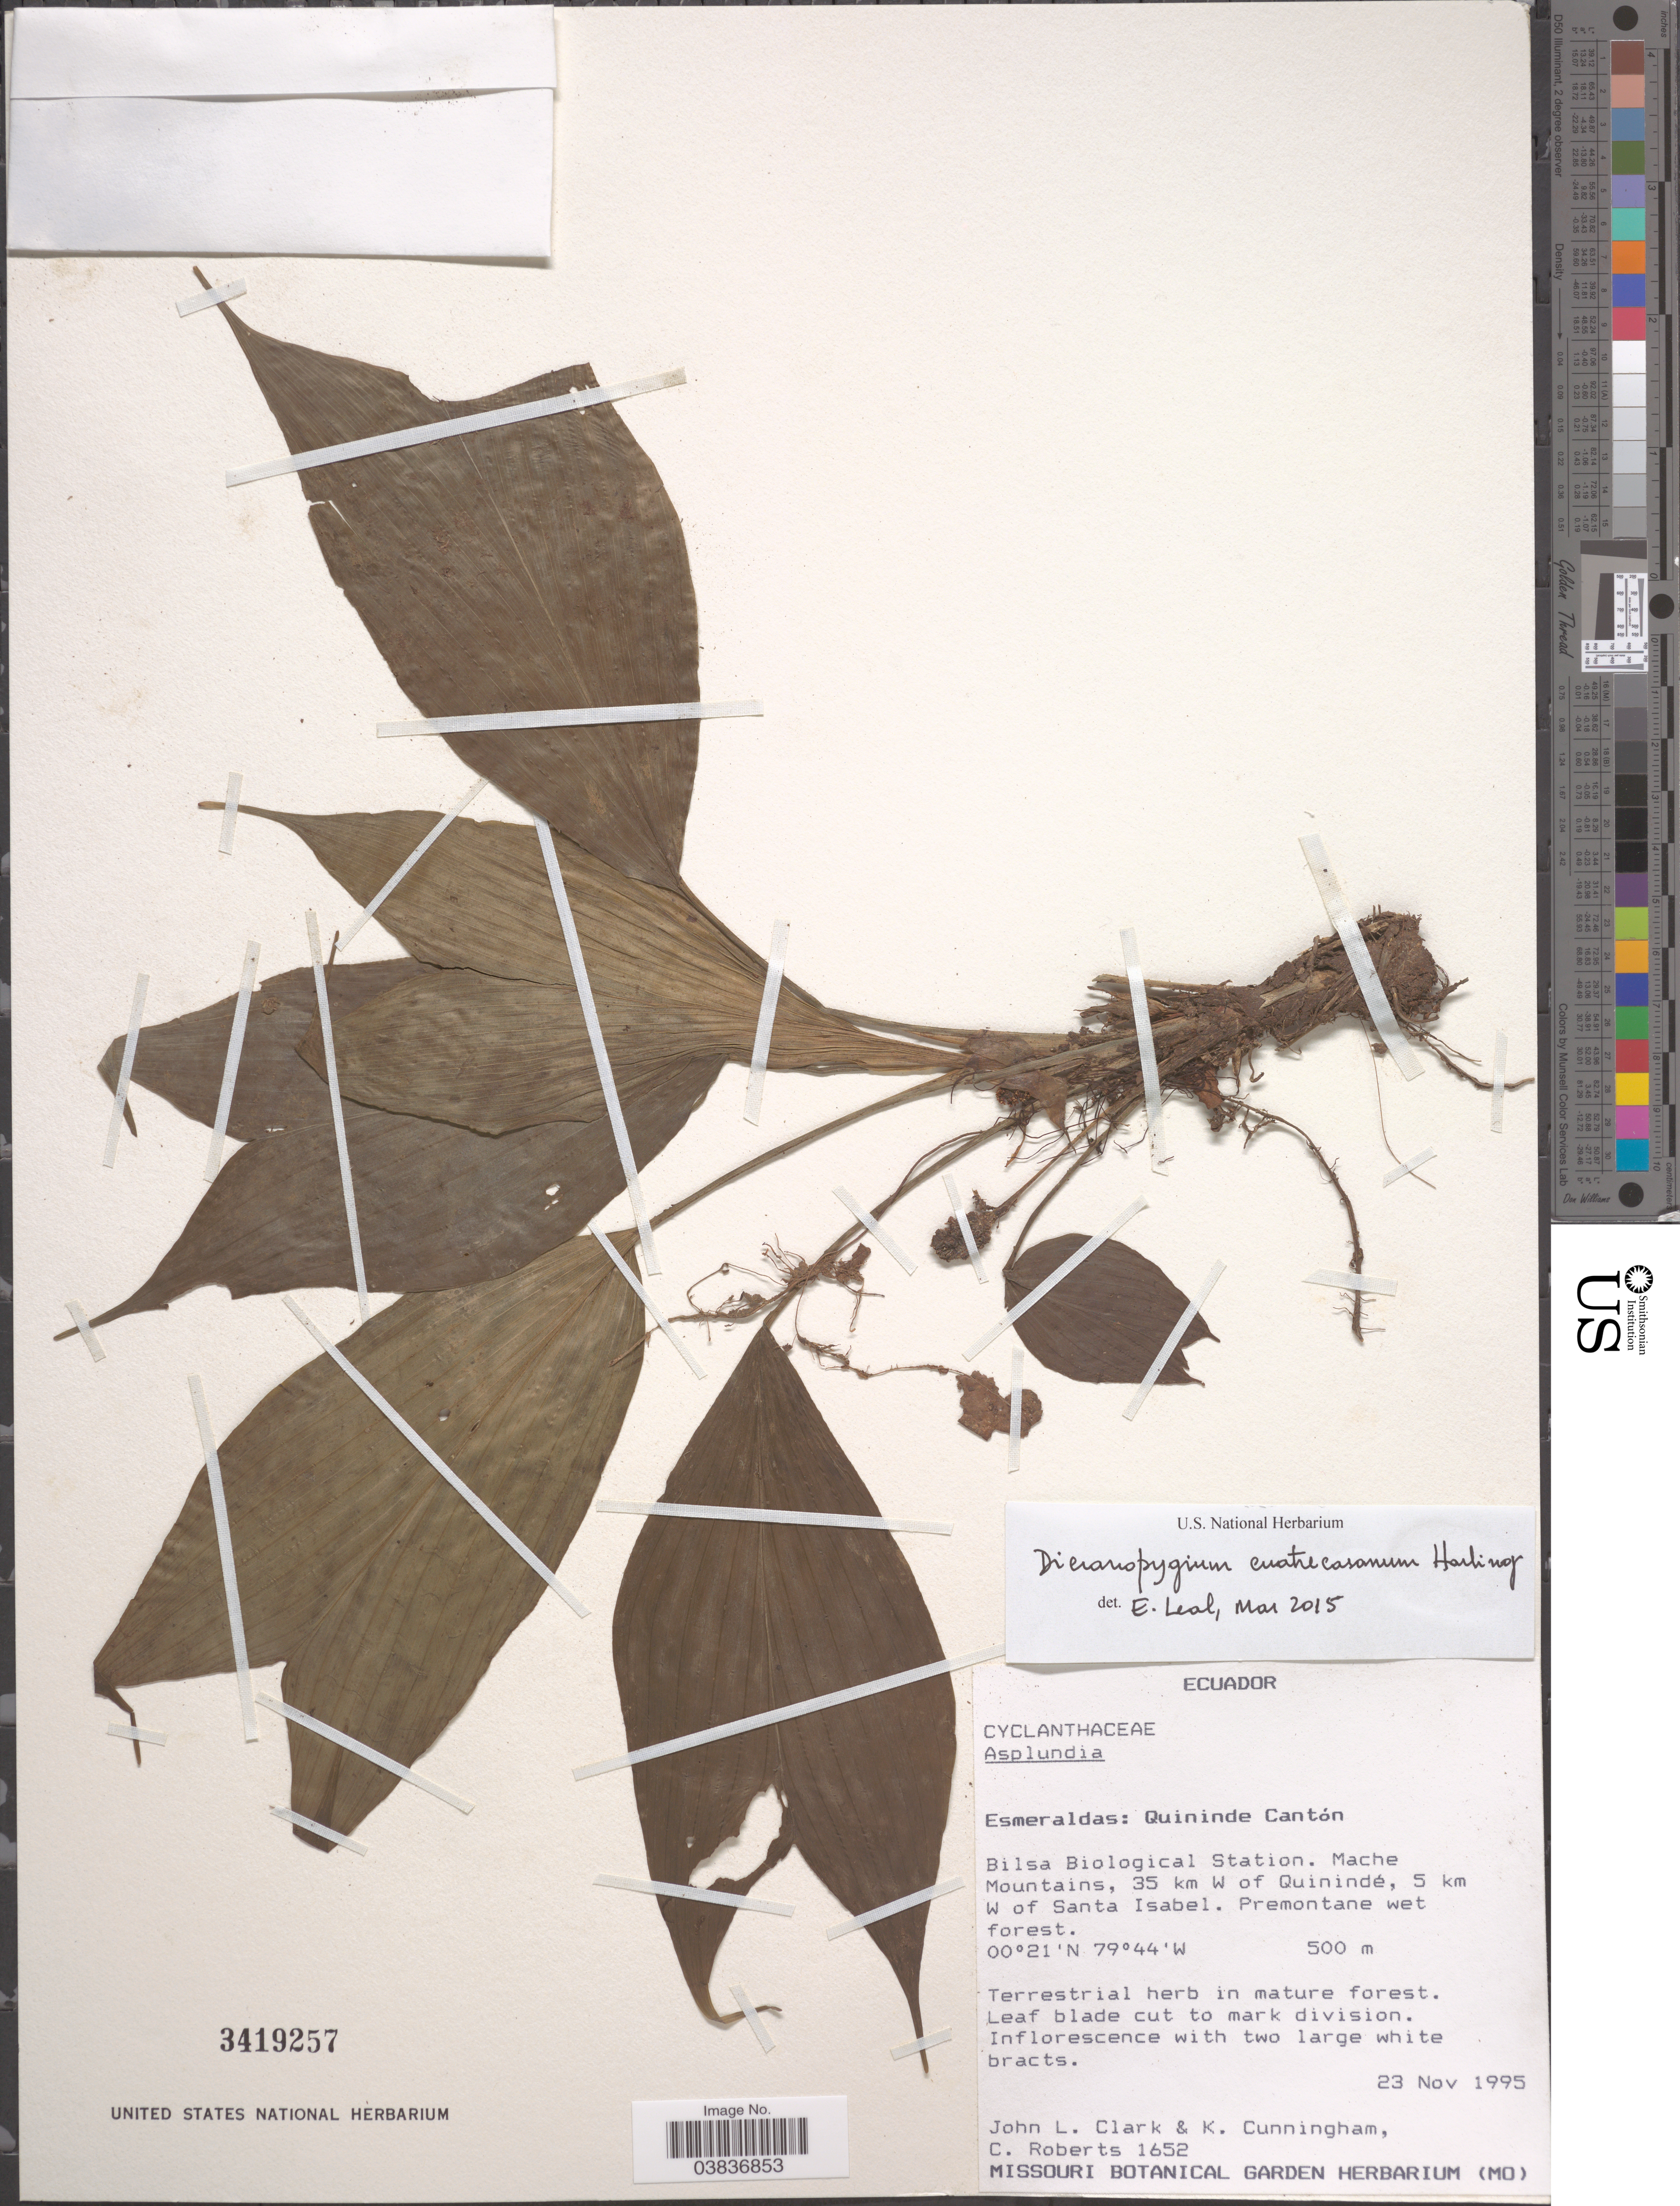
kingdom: Plantae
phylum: Tracheophyta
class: Liliopsida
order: Pandanales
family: Cyclanthaceae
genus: Dicranopygium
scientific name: Dicranopygium cuatrecasanum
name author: Harling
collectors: J. L. Clark, K. Cunningham & C. Roberts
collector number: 1652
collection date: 1995-11-23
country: Ecuador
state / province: Esmeraldas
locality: Quininde Cantón. Bilsa Biological Station. Mache Mountains, 35 km W of Quinindé, 5 km W of Santa Isabel.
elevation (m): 500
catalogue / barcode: US 3419257